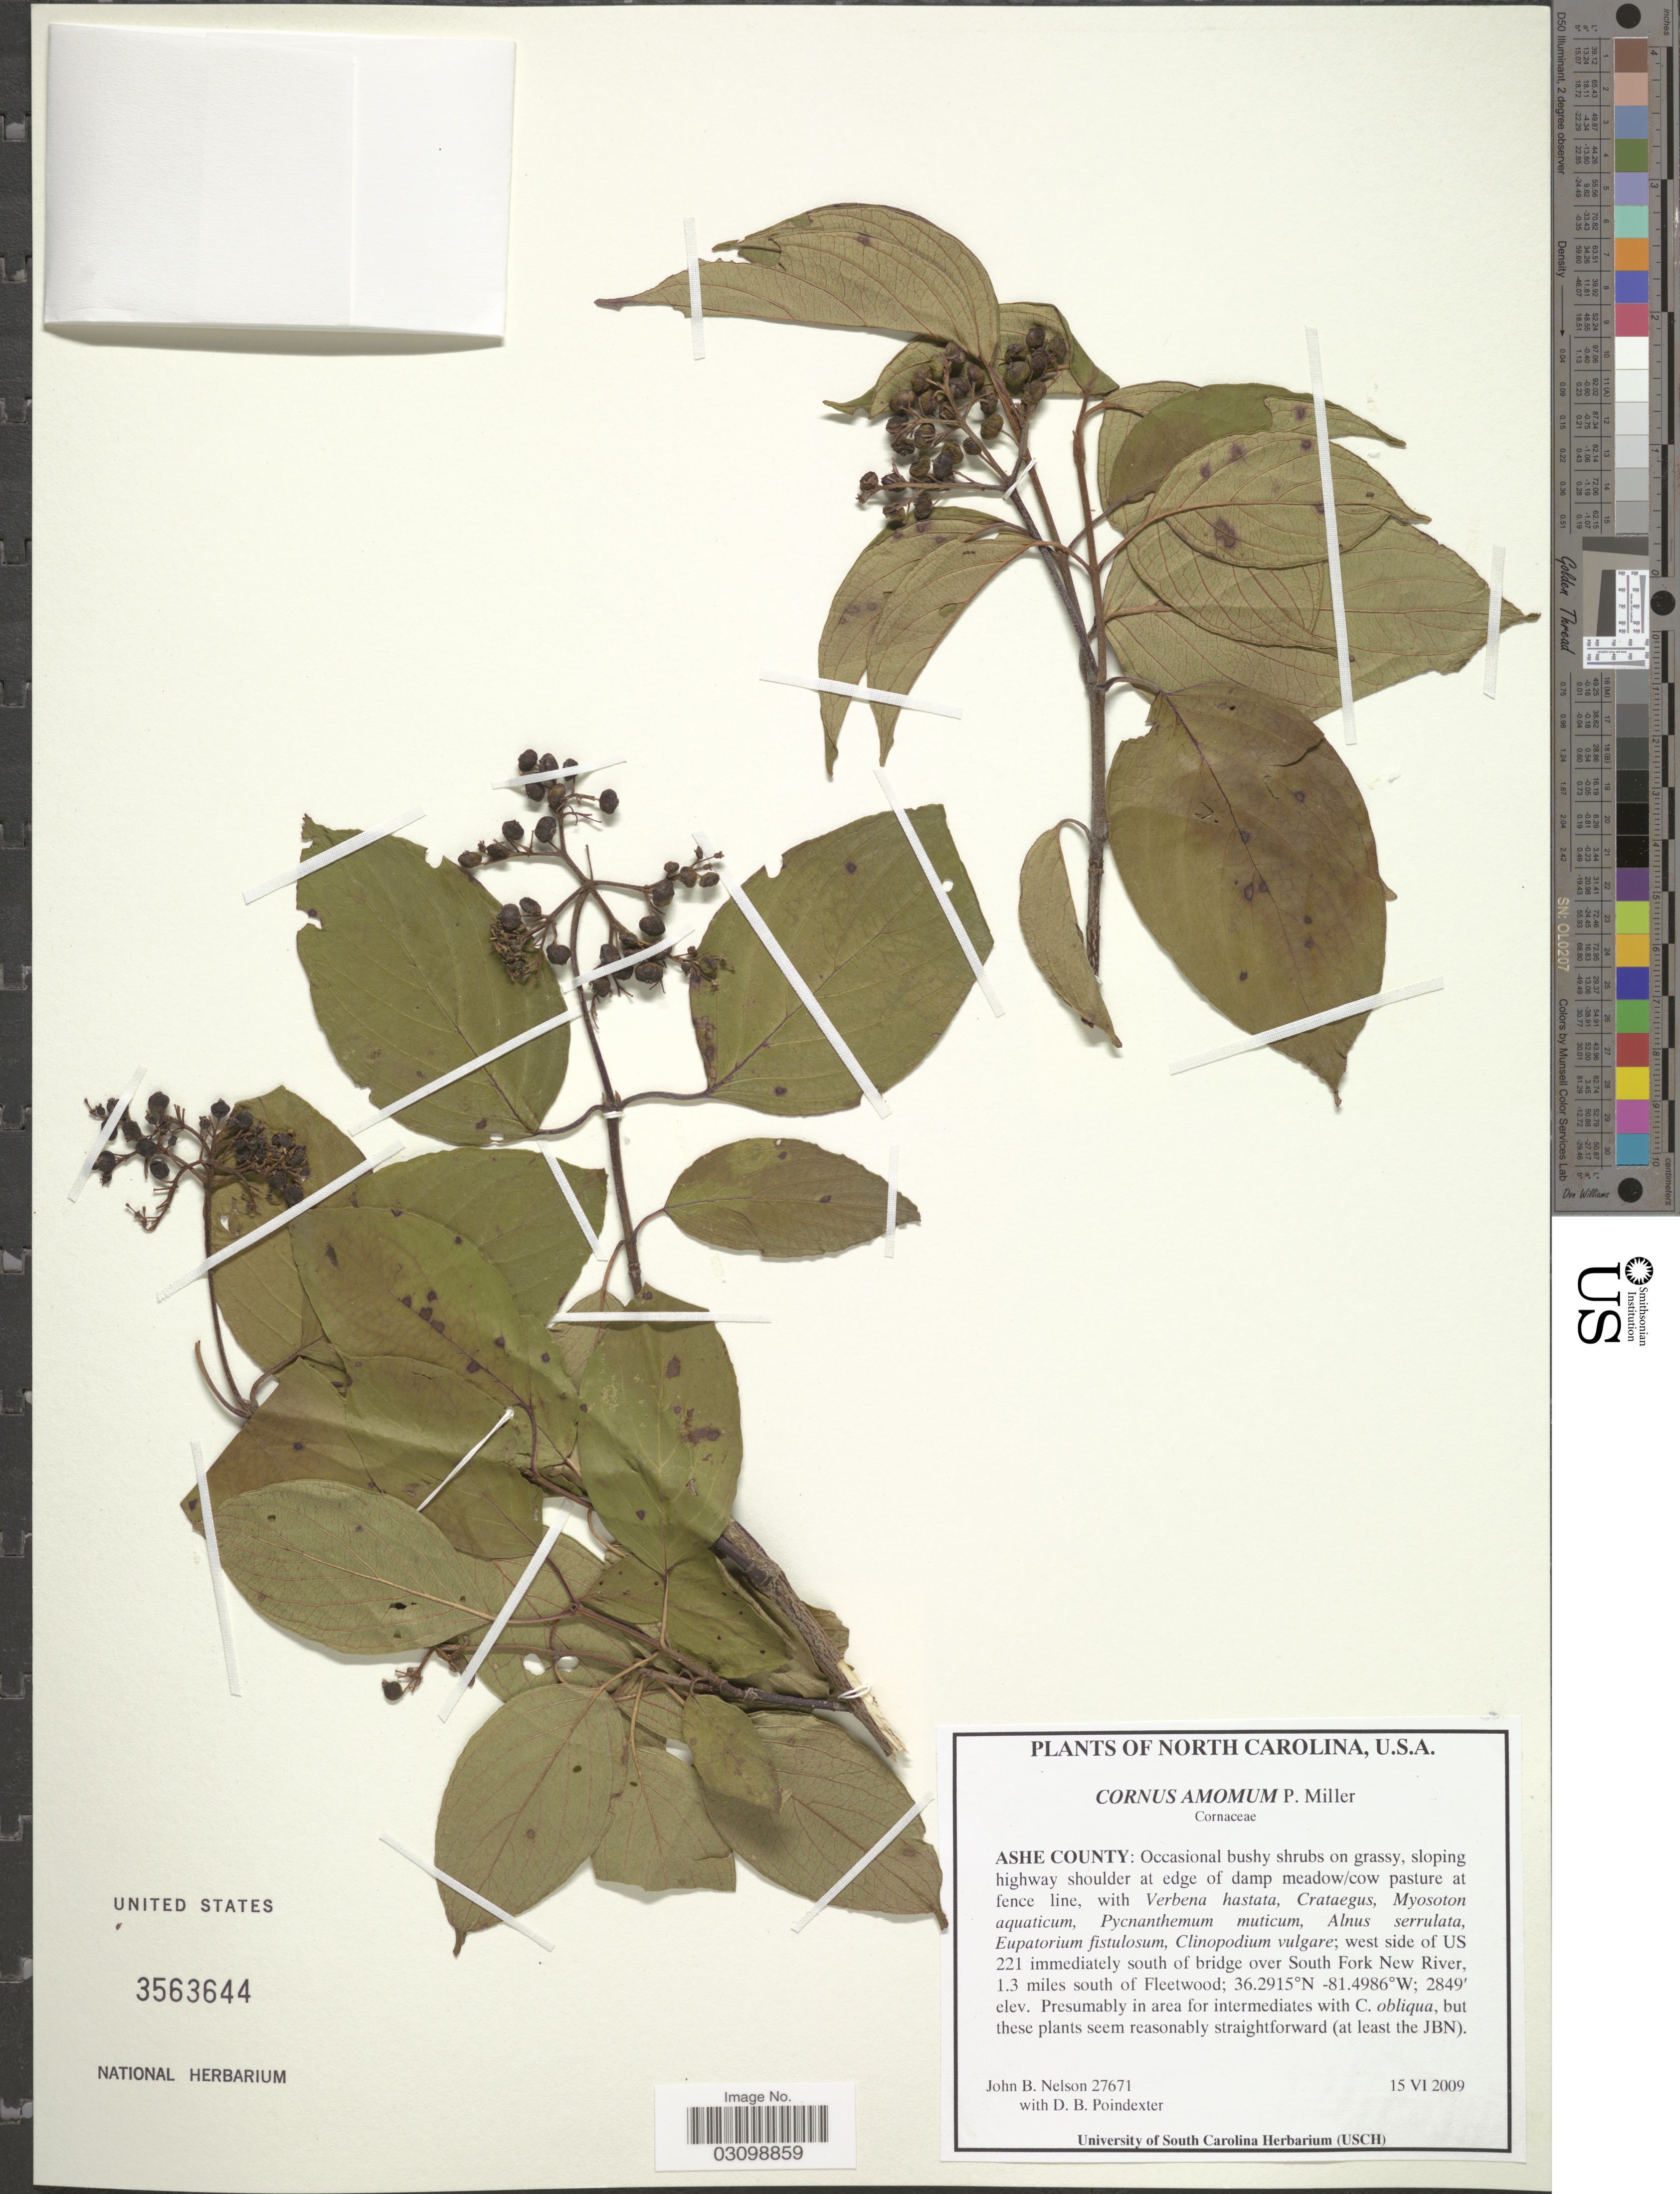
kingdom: Plantae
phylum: Tracheophyta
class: Magnoliopsida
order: Cornales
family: Cornaceae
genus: Cornus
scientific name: Cornus amomum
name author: Mill.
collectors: J. B. Nelson & D. Poindexter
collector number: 27671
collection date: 2009-06-15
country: United States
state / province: North Carolina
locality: Ashe County: West side of US 221 immediately south of bridge over South Fork New River, 1.3 miles south of Fleetwood.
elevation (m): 868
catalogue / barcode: US 3563644